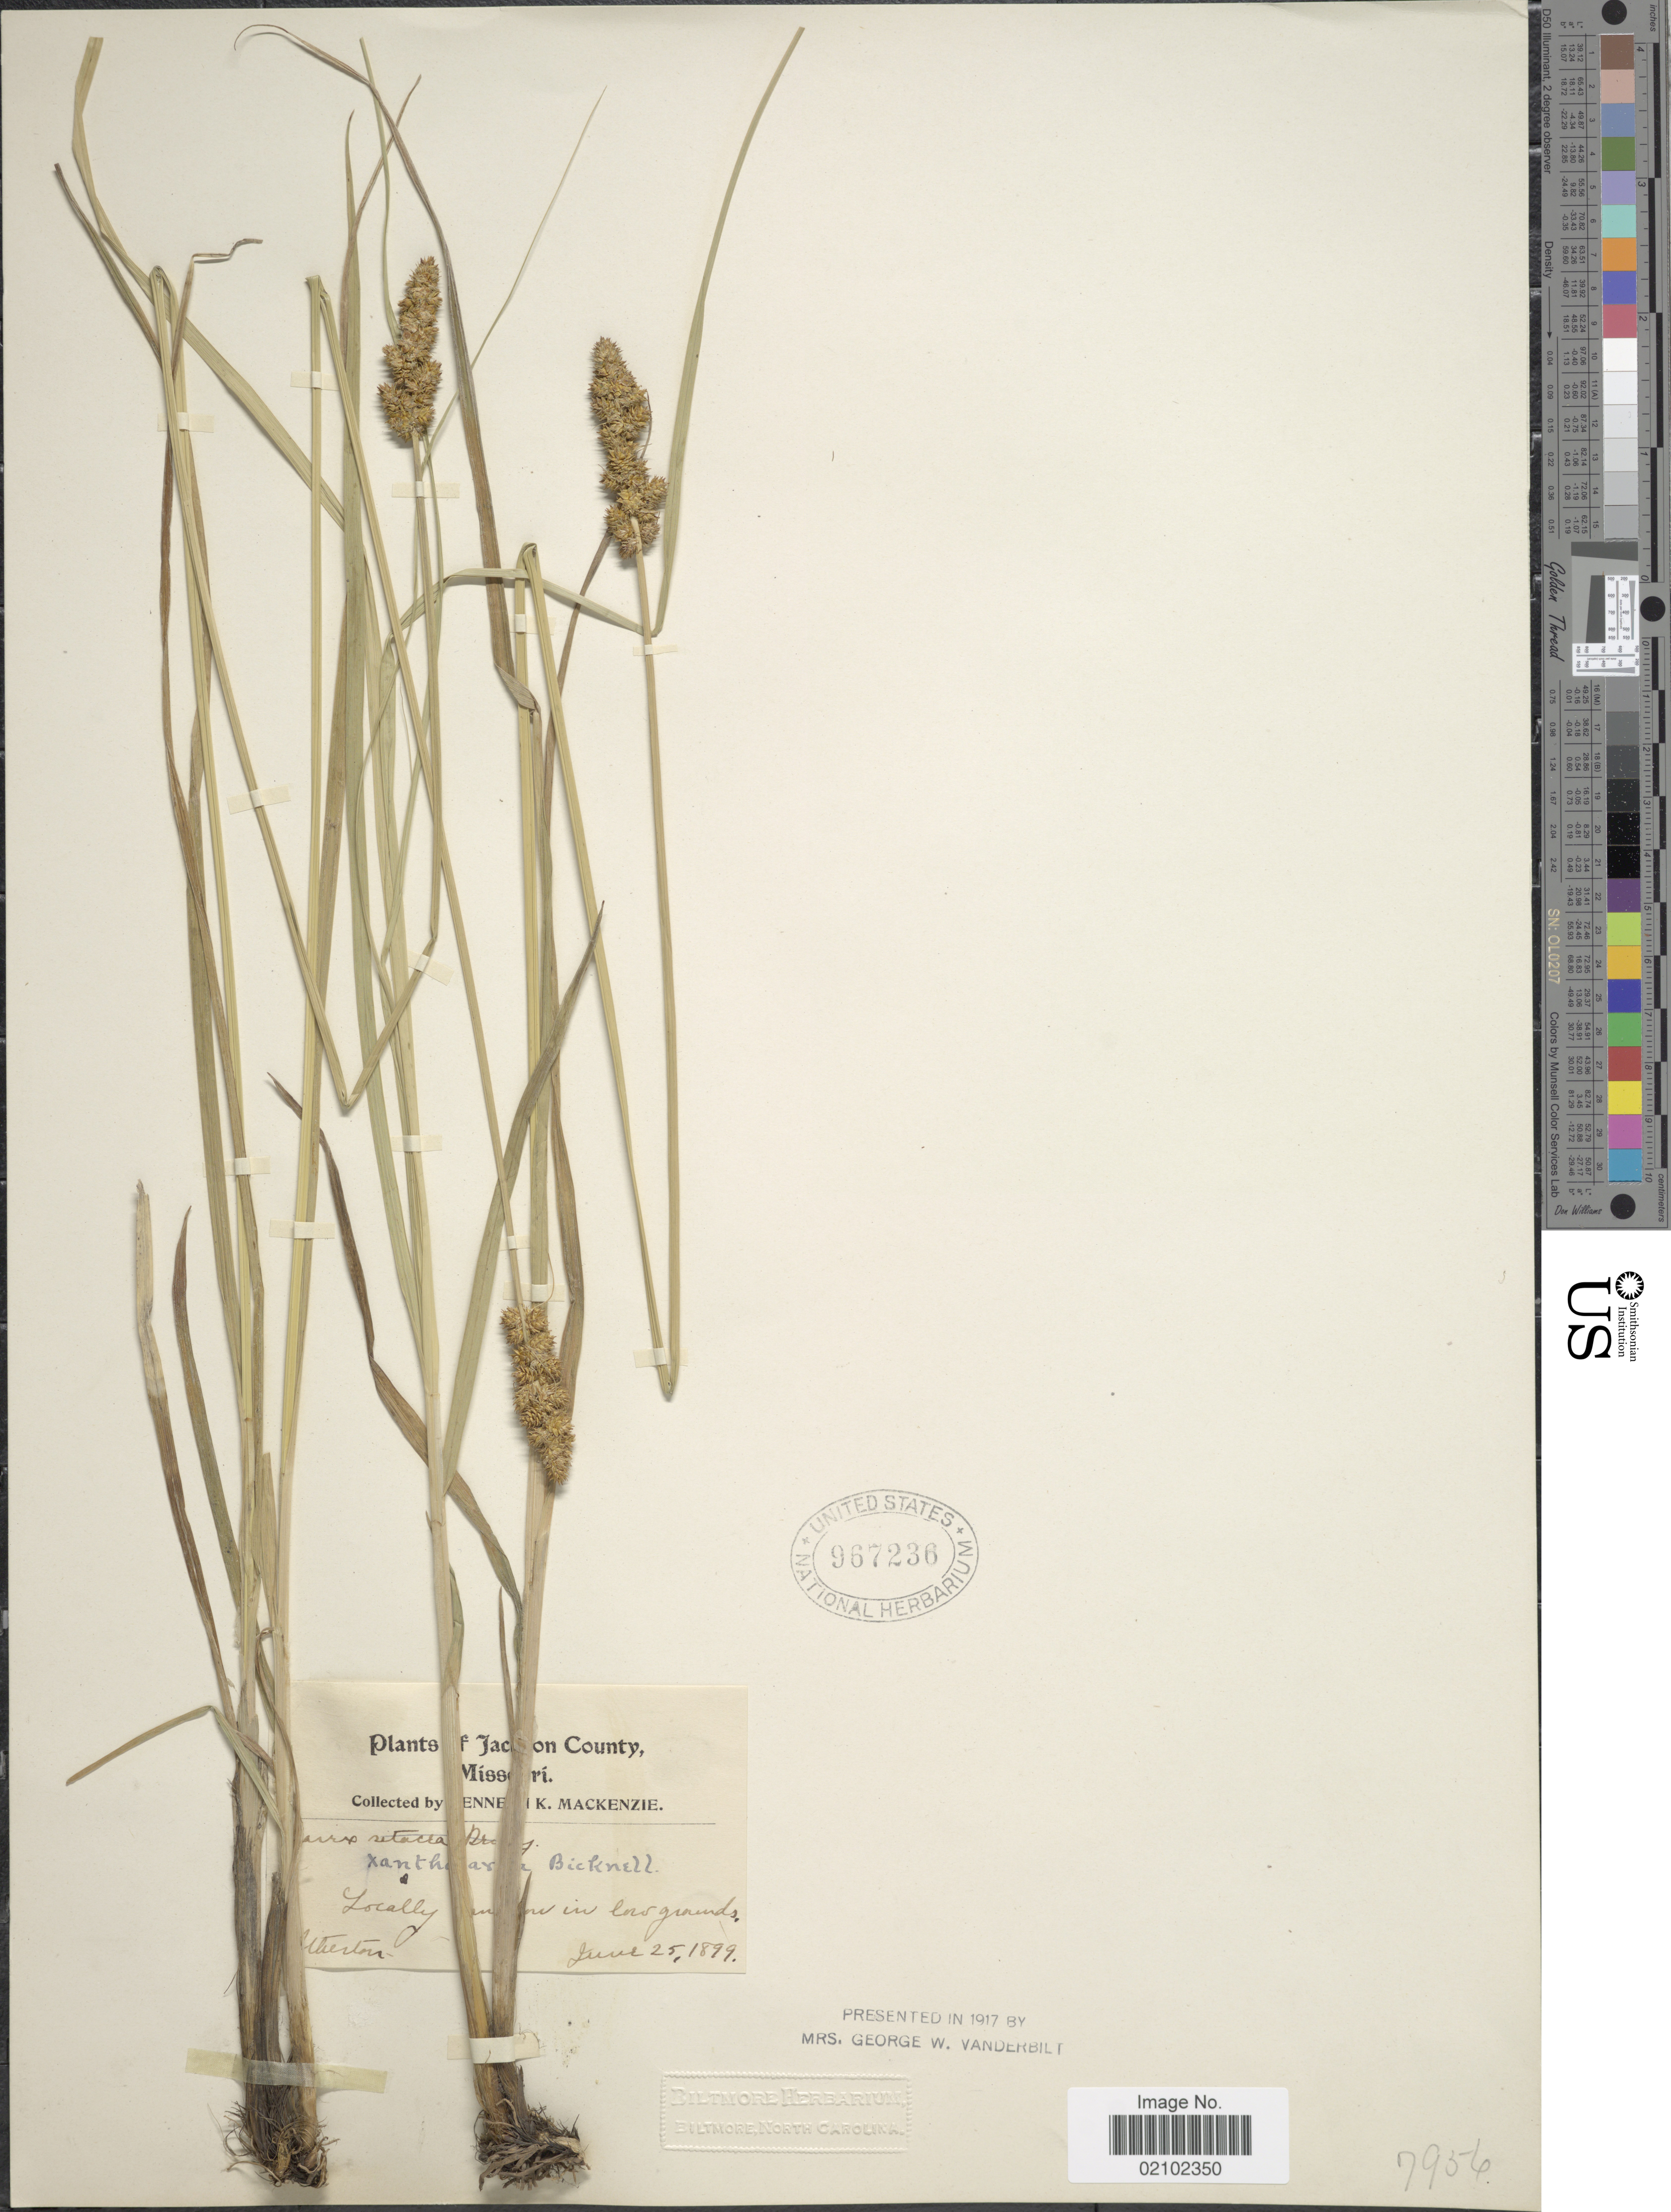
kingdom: Plantae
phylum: Tracheophyta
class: Liliopsida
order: Poales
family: Cyperaceae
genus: Carex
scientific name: Carex annectens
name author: (E.P. Bicknell) E.P. Bicknell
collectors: K. K. Mackenzie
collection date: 1899-06-25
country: United States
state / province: Missouri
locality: Jackson County, Alberton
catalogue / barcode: US 967236